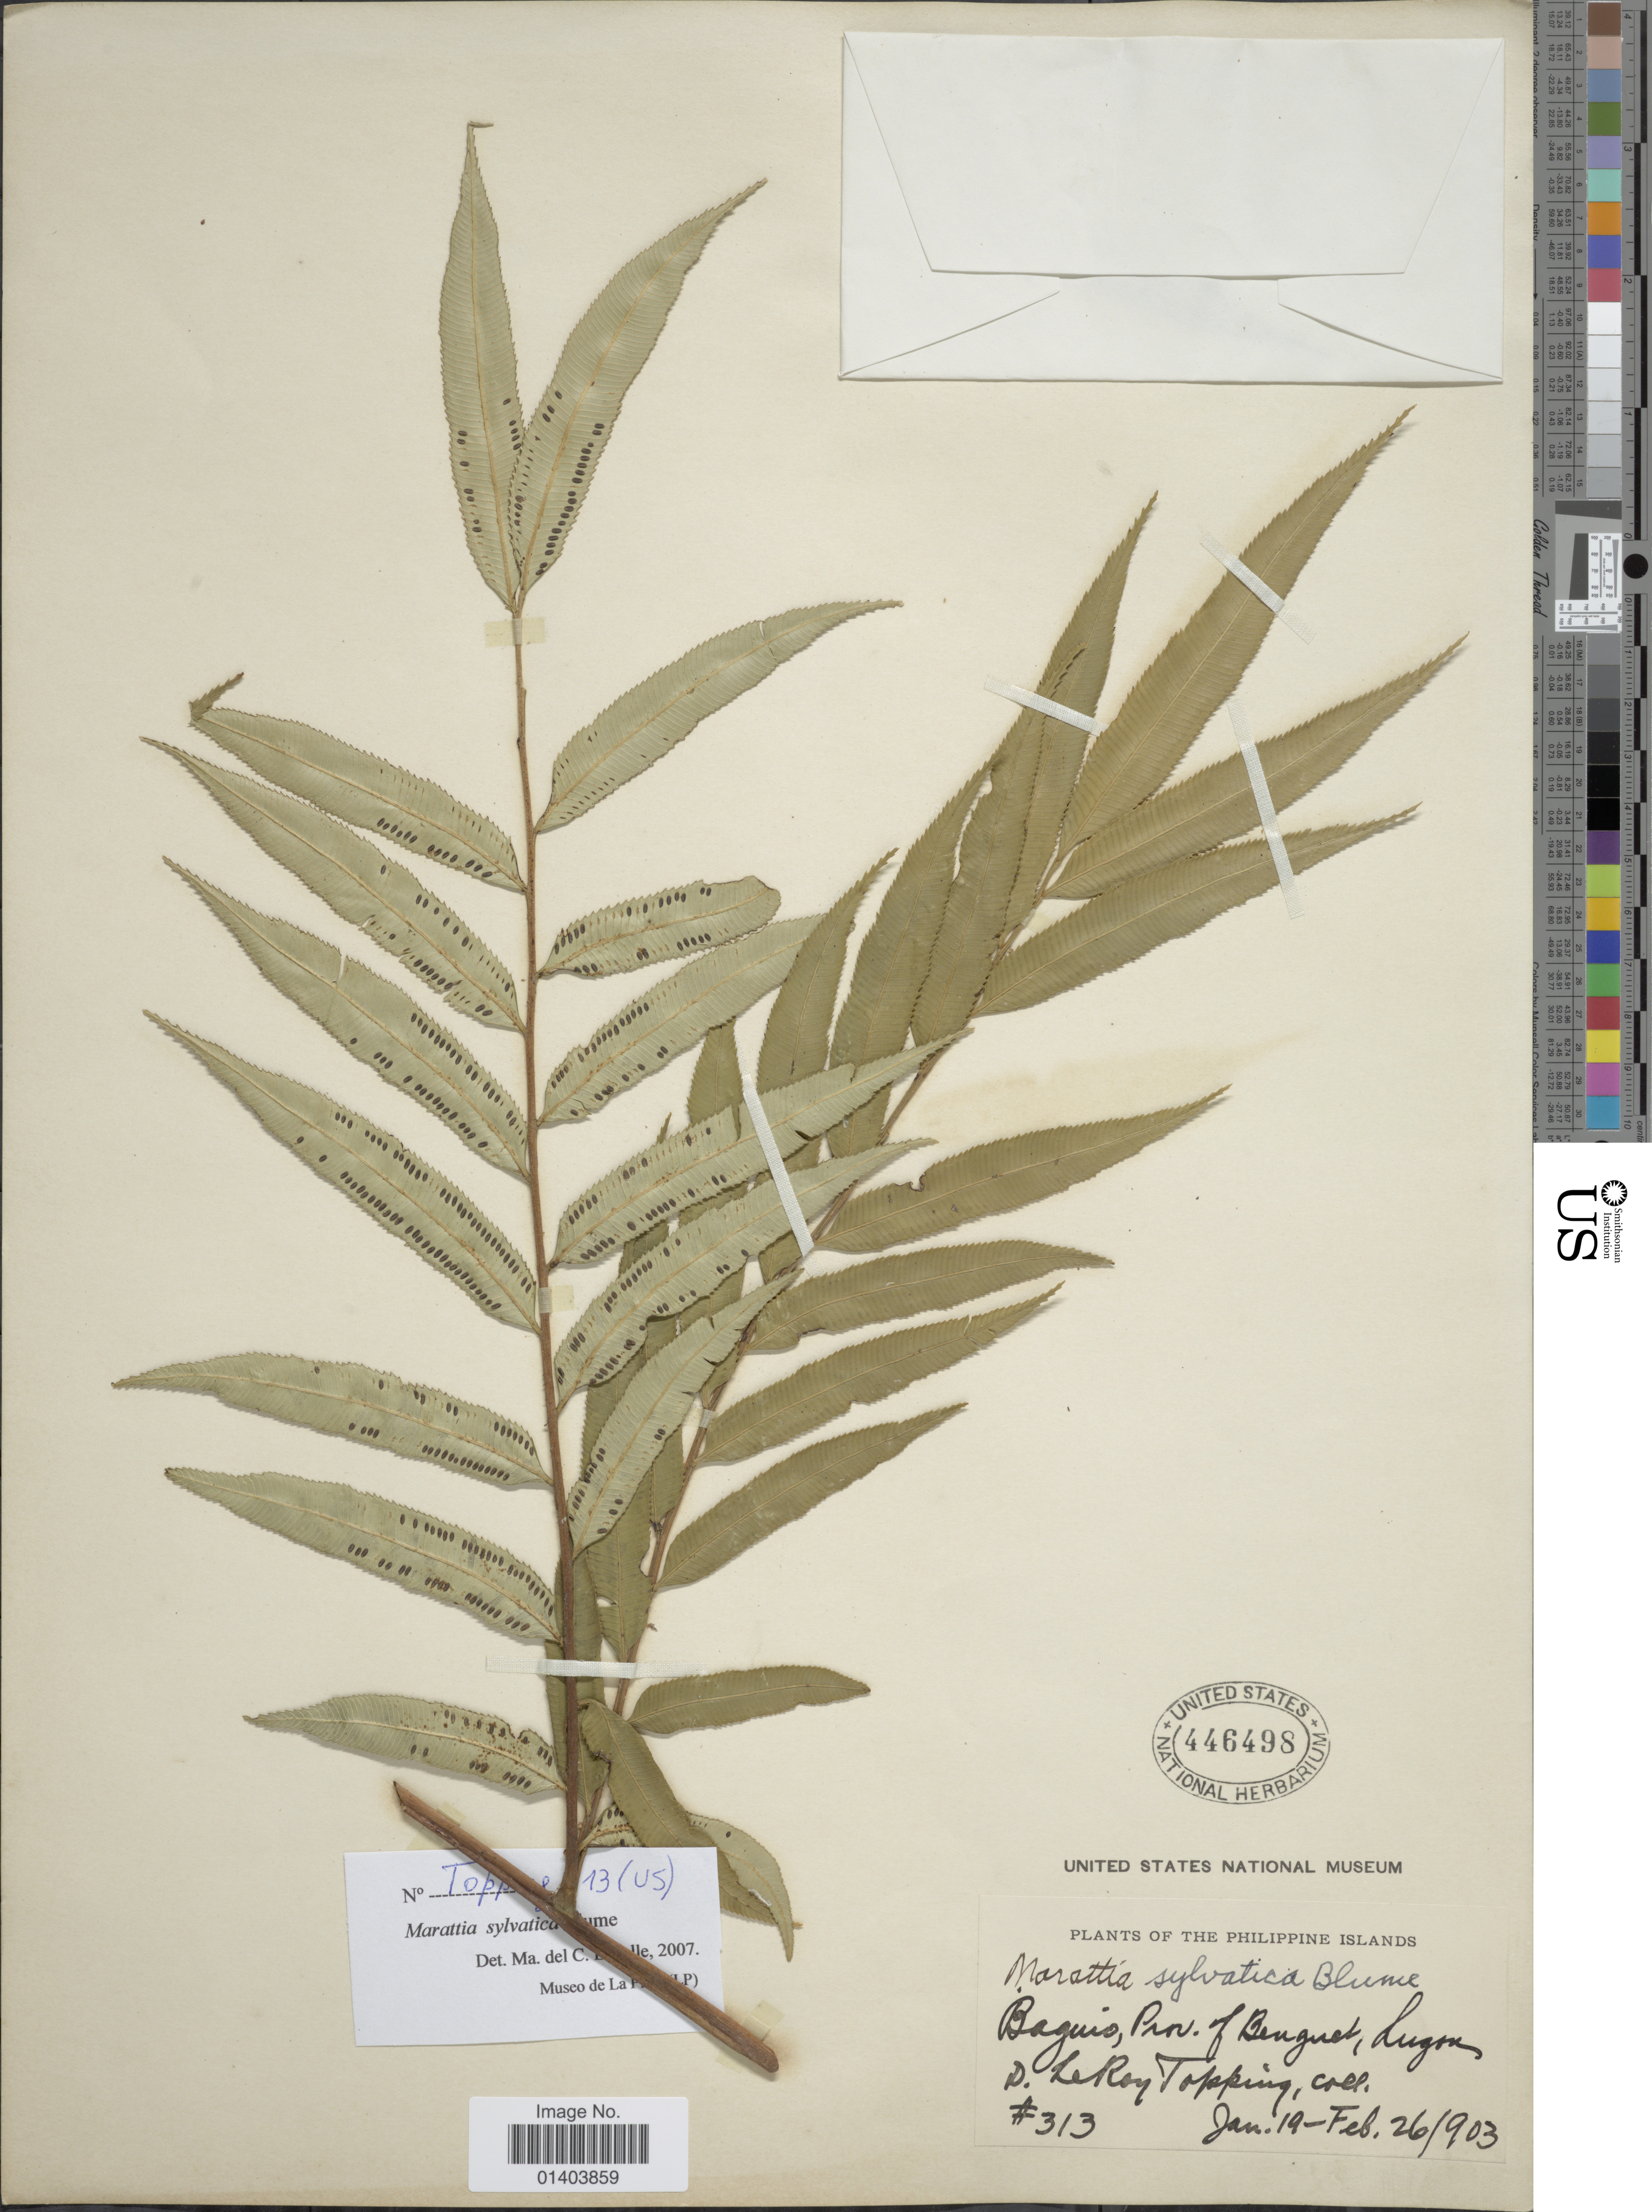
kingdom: Plantae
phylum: Tracheophyta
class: Polypodiopsida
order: Marattiales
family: Marattiaceae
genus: Ptisana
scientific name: Ptisana sylvatica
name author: (Blume) Murdock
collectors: D. L. Topping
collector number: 313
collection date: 1903-01-19/1903-02-26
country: Philippines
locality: Baguio, prov. of Banguet, Luzon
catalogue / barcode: US 446498